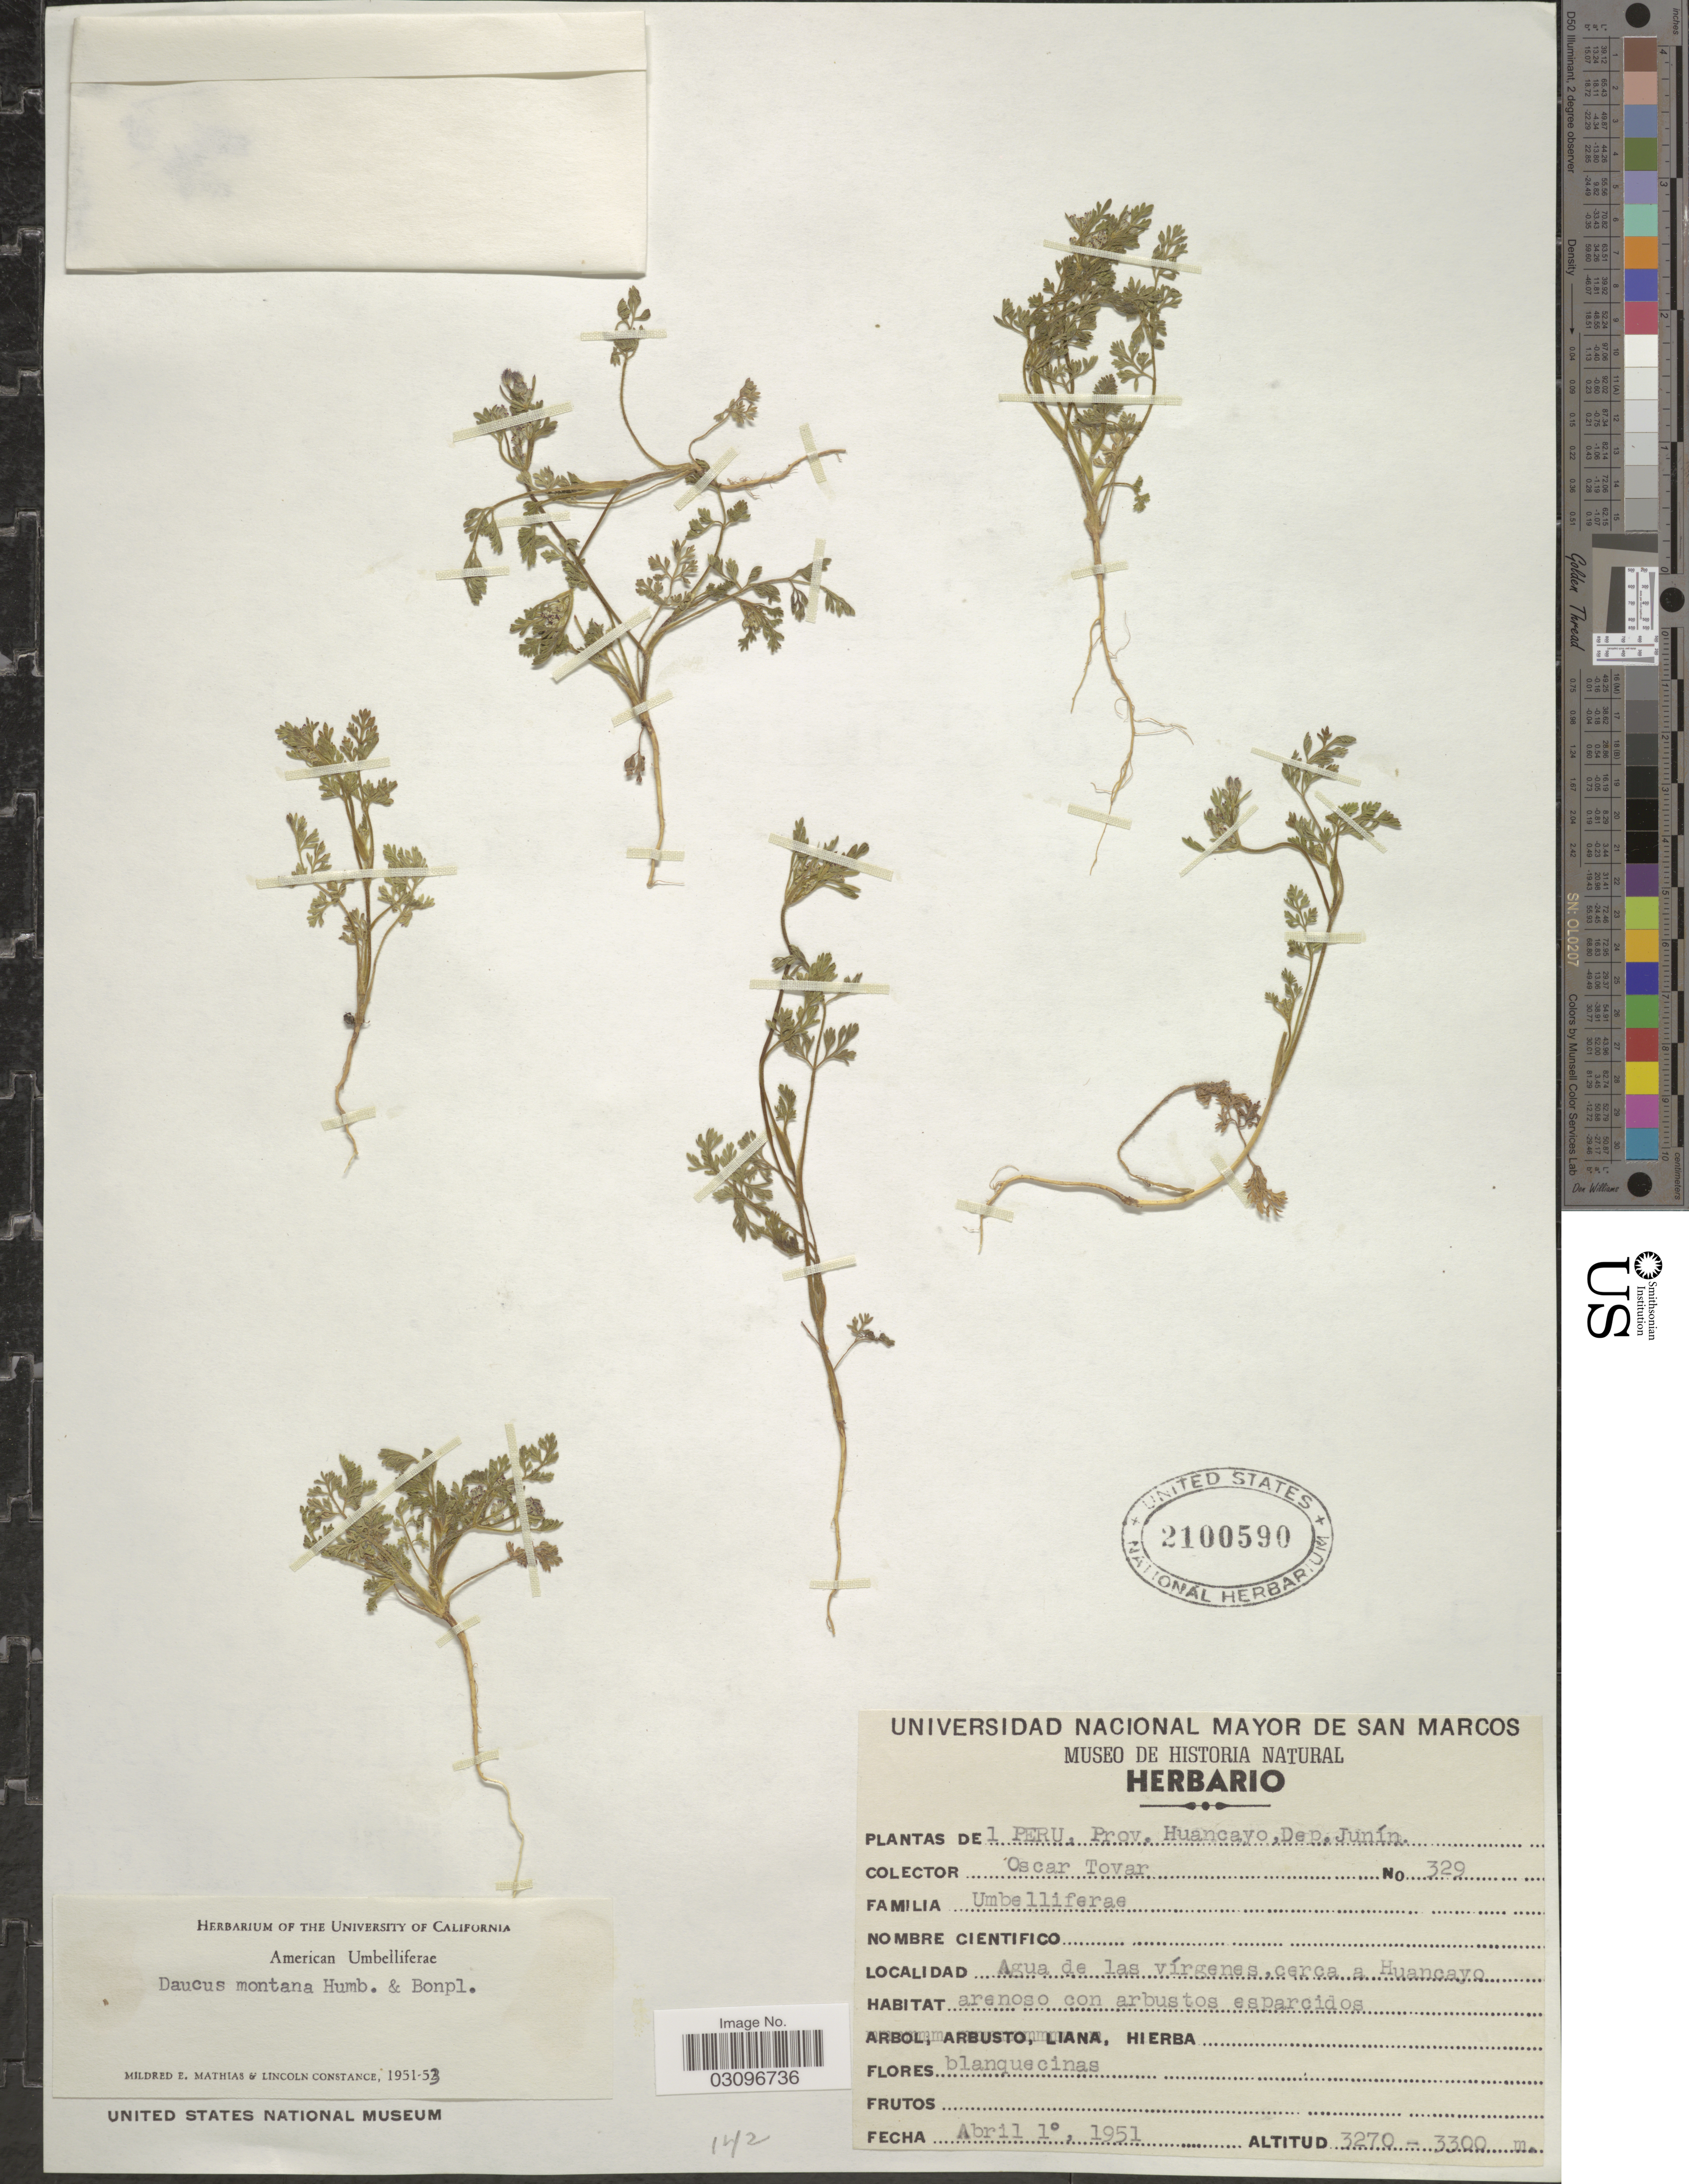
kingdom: Plantae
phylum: Tracheophyta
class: Magnoliopsida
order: Apiales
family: Apiaceae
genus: Daucus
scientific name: Daucus montanus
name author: Humb. & Bonpl. ex Spreng.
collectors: O. Tovar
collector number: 329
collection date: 1951-04-01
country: Peru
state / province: Junín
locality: Prov. Huancayo, Dep. Junín. Agua de las vírgenes, cerca a Huancayo.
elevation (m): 3270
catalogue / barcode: US 2100590